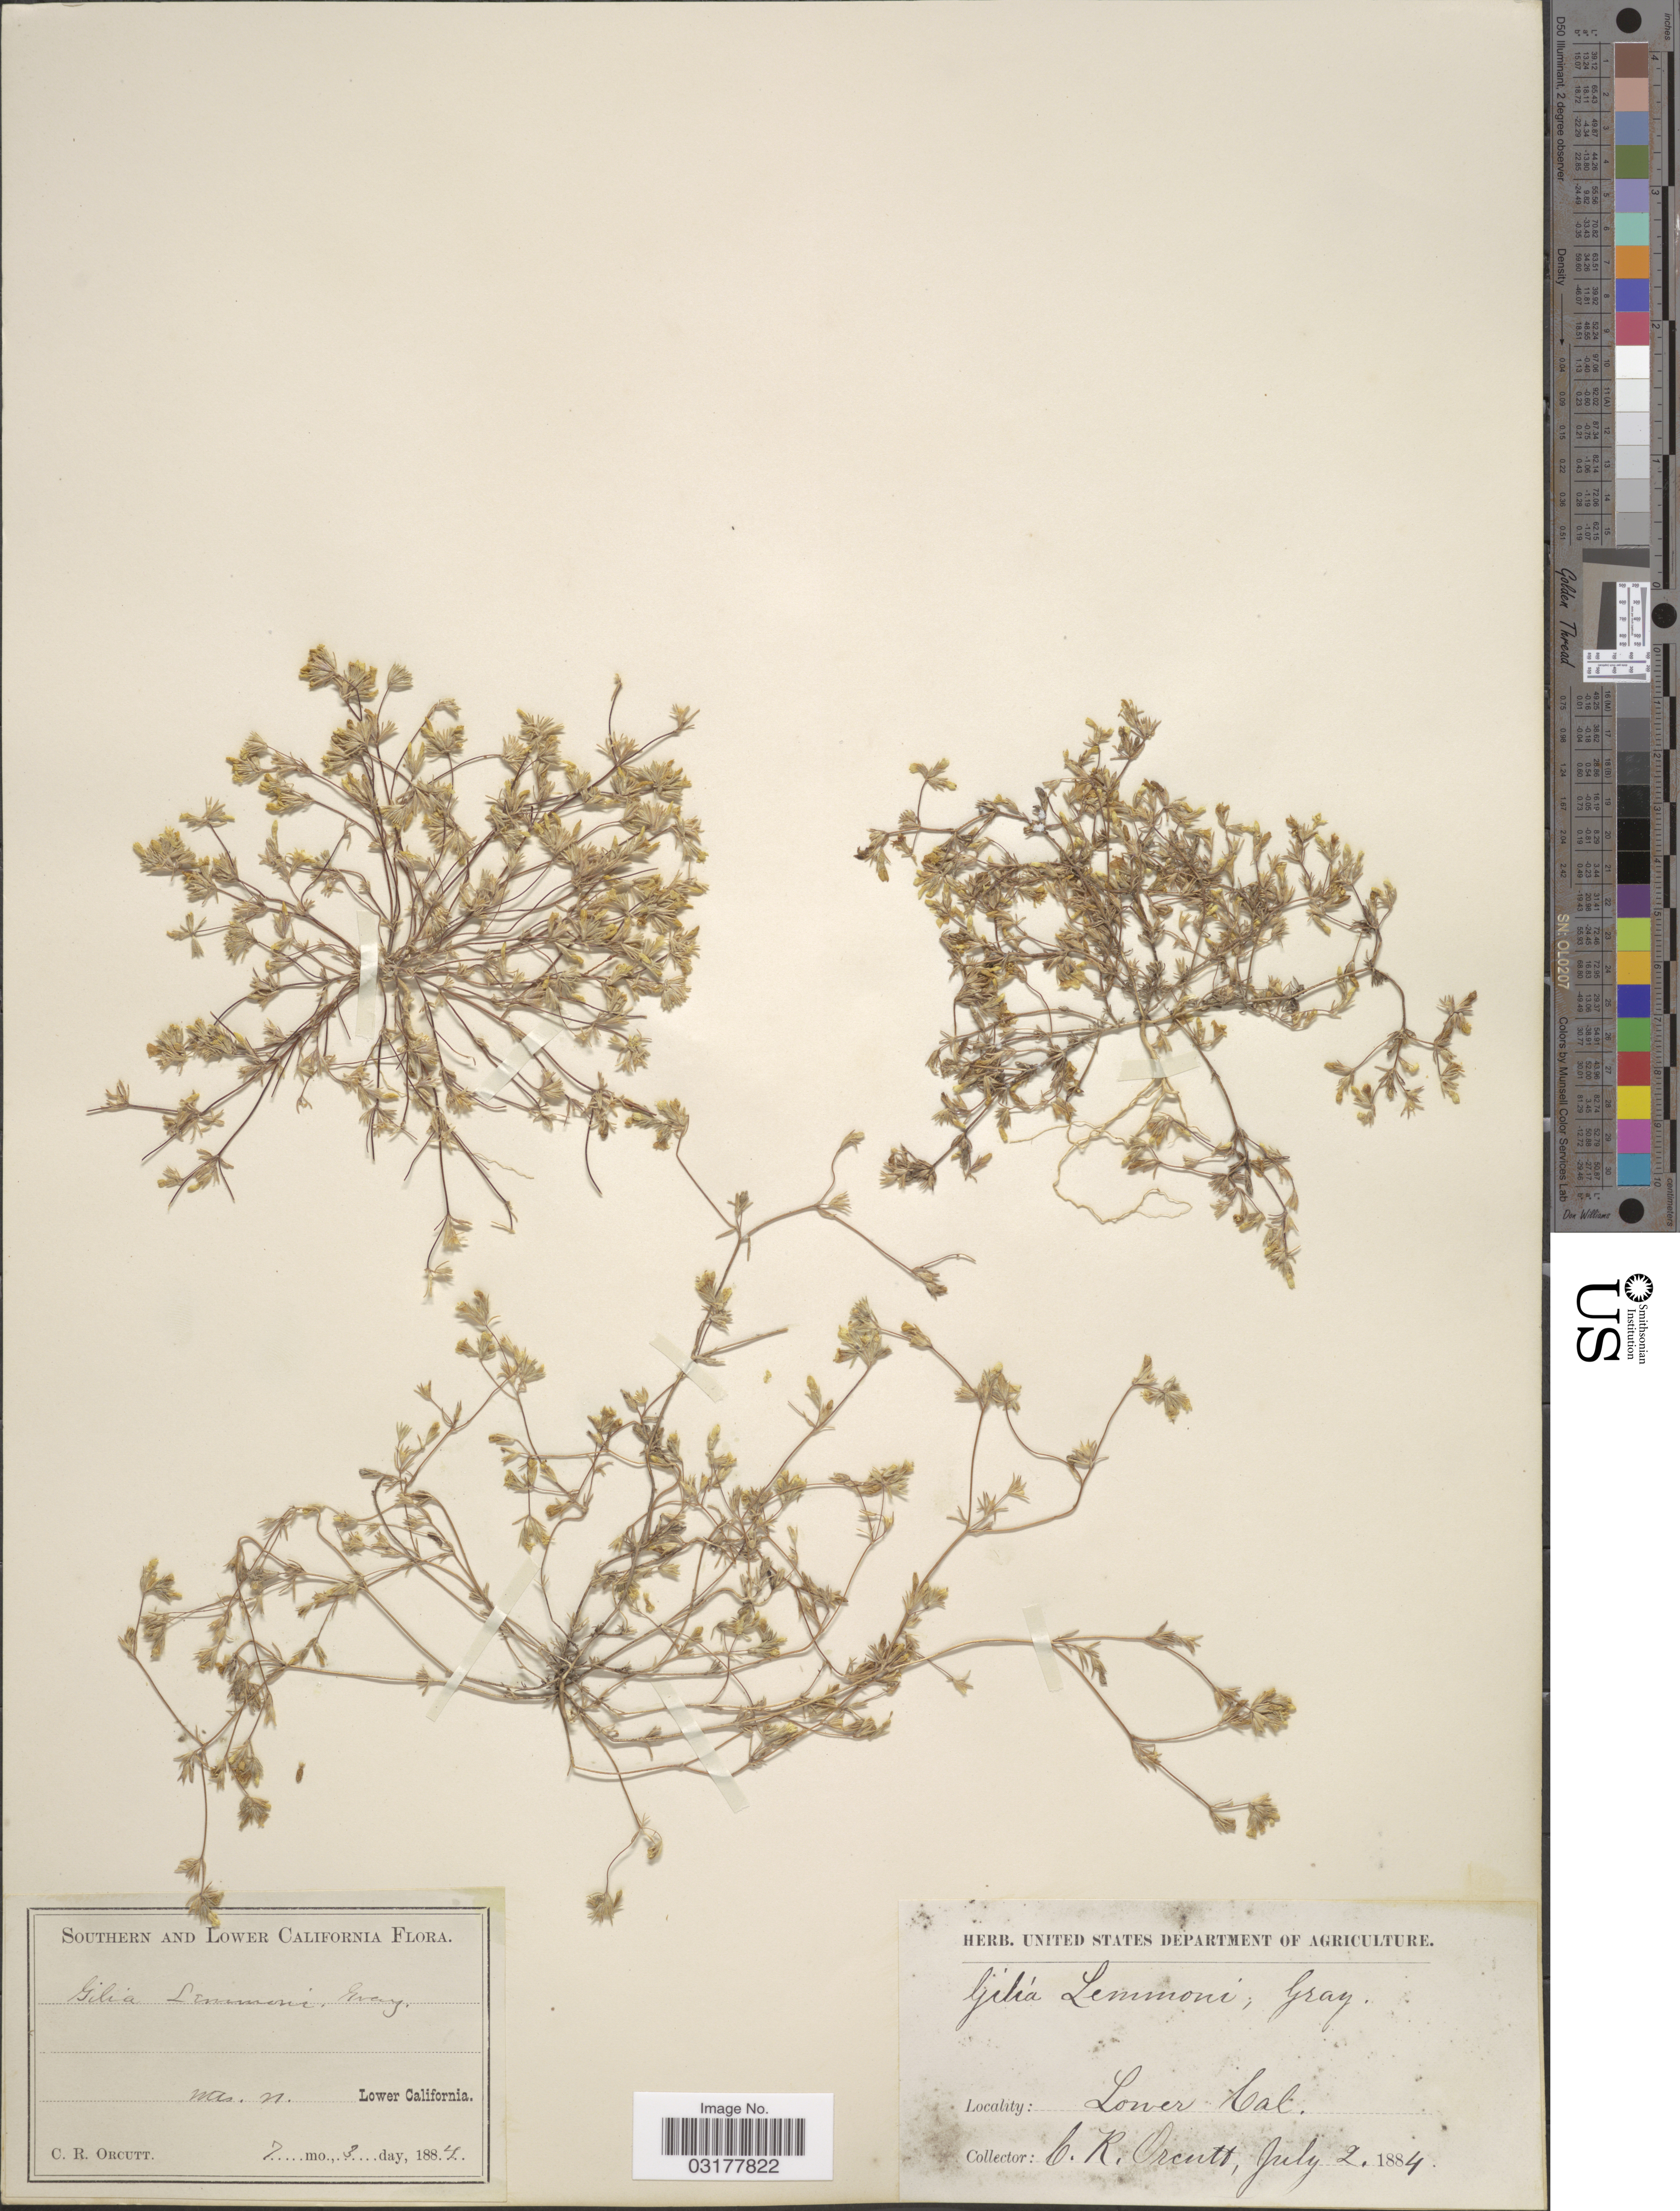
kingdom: Plantae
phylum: Tracheophyta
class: Magnoliopsida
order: Ericales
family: Polemoniaceae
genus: Leptosiphon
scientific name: Leptosiphon lemmonii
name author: (A. Gray) J.M. Porter & L.A. Johnson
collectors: C. R. Orcutt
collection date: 1884-07-03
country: Mexico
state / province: Baja California Norte / Baja California Sur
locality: Mts. N. Lower California.